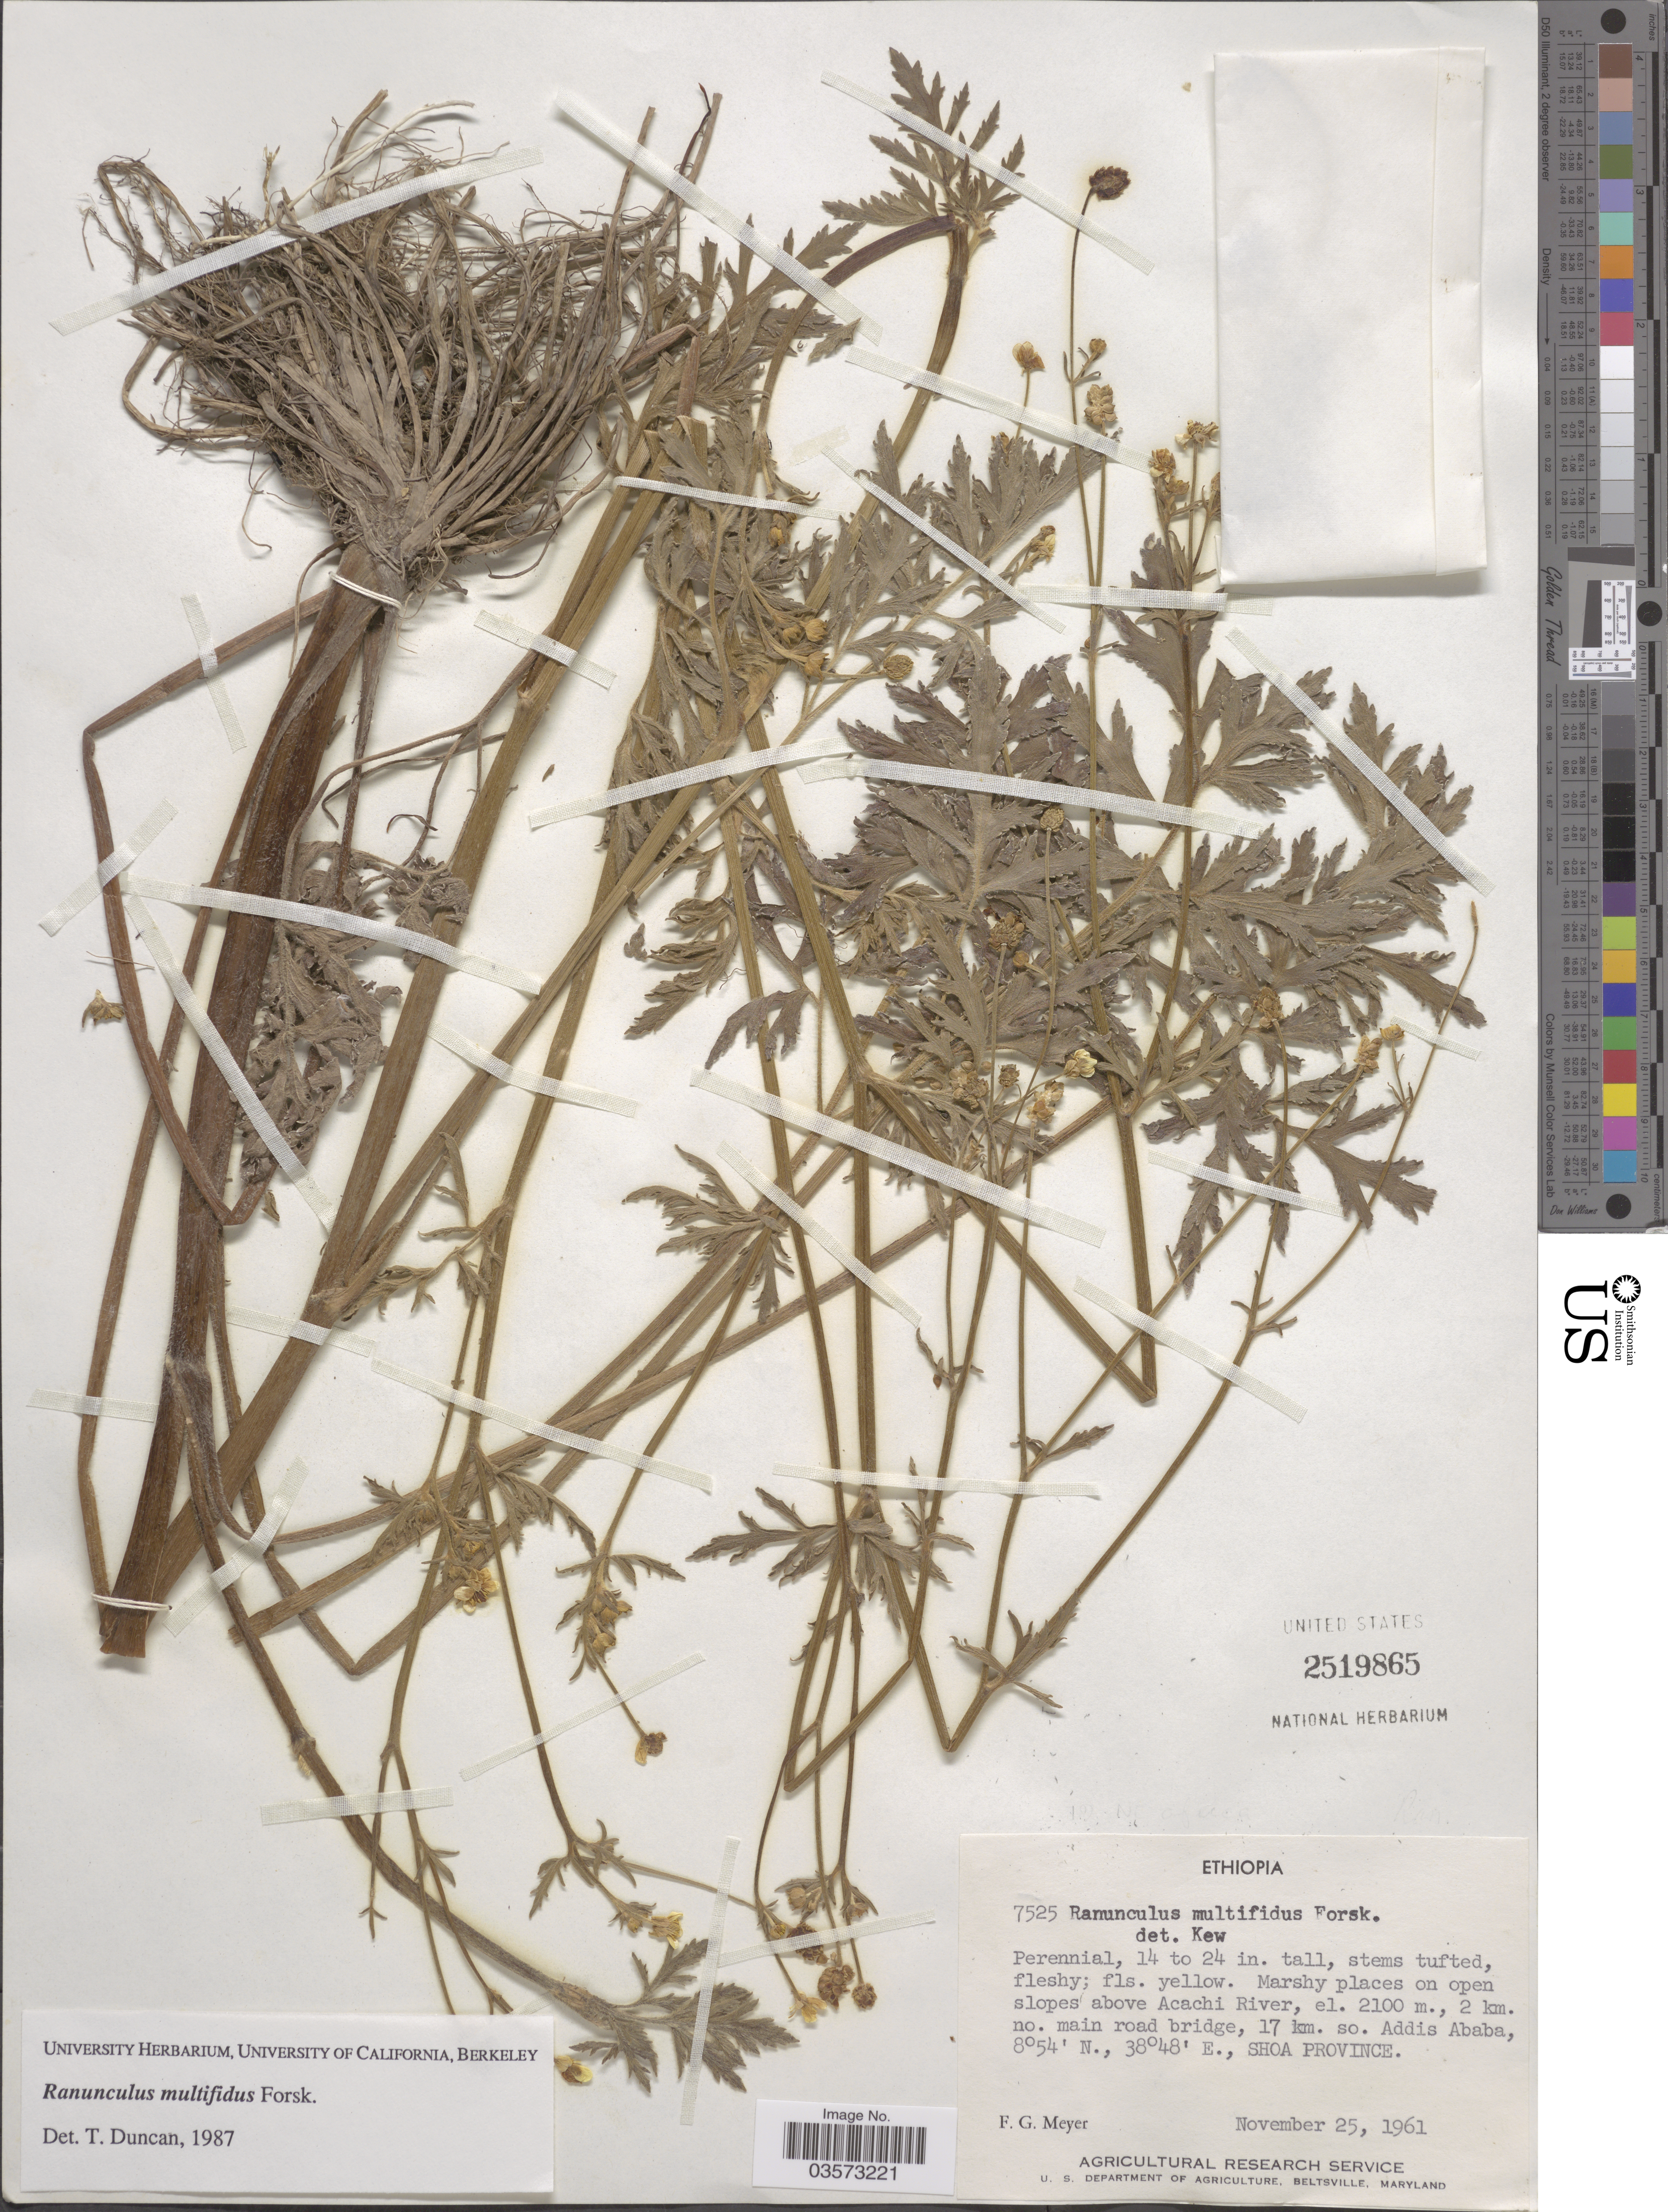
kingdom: Plantae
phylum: Tracheophyta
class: Magnoliopsida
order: Ranunculales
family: Ranunculaceae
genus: Ranunculus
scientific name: Ranunculus multifidus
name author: Forssk.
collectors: F. G. Meyer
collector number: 7525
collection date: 1961-11-25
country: Ethiopia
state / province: Addis Ababa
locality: Marshy places on open slopes above Acachi River, 2 km. no. main road bridge, 17 km. so. Addis Ababa, Shoa Province.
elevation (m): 2100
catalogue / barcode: US 2519865